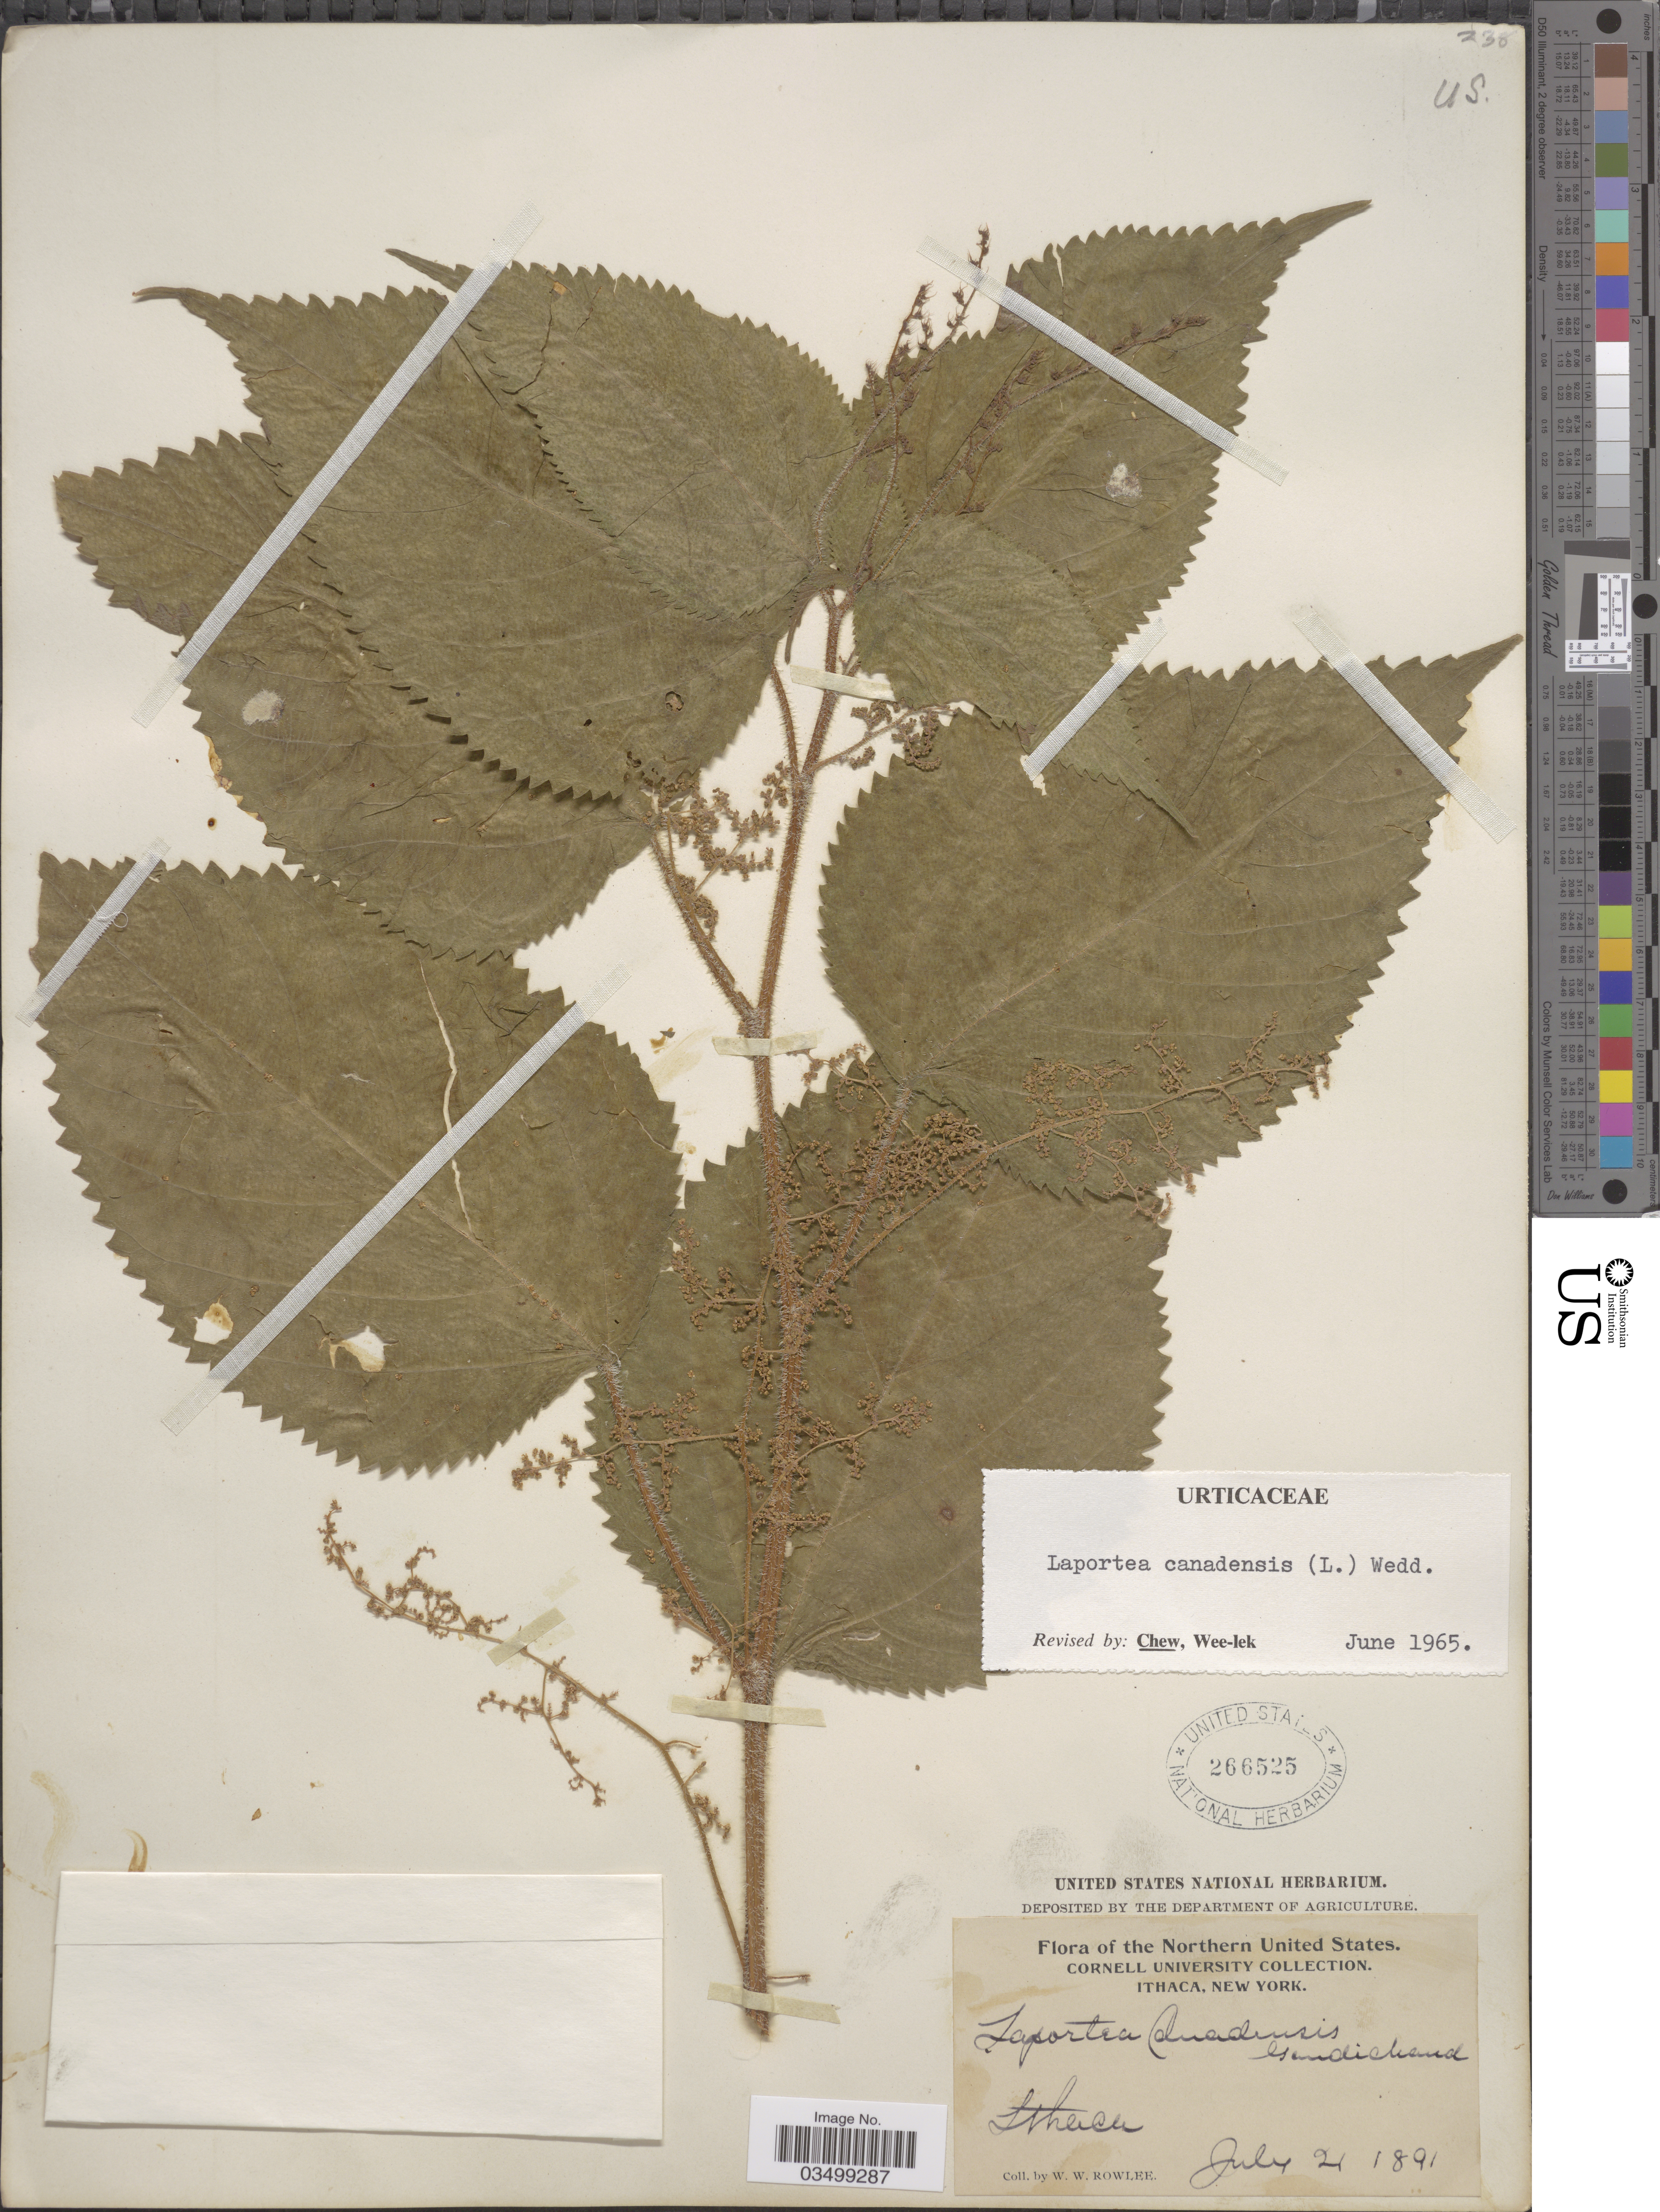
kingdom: Plantae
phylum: Tracheophyta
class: Magnoliopsida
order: Rosales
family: Urticaceae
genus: Laportea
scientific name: Laportea canadensis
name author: (L.) Wedd.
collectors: W. W. Rowlee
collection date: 1891-07-21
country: United States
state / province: New York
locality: Northern United States. Ithaca.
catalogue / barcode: US 266525